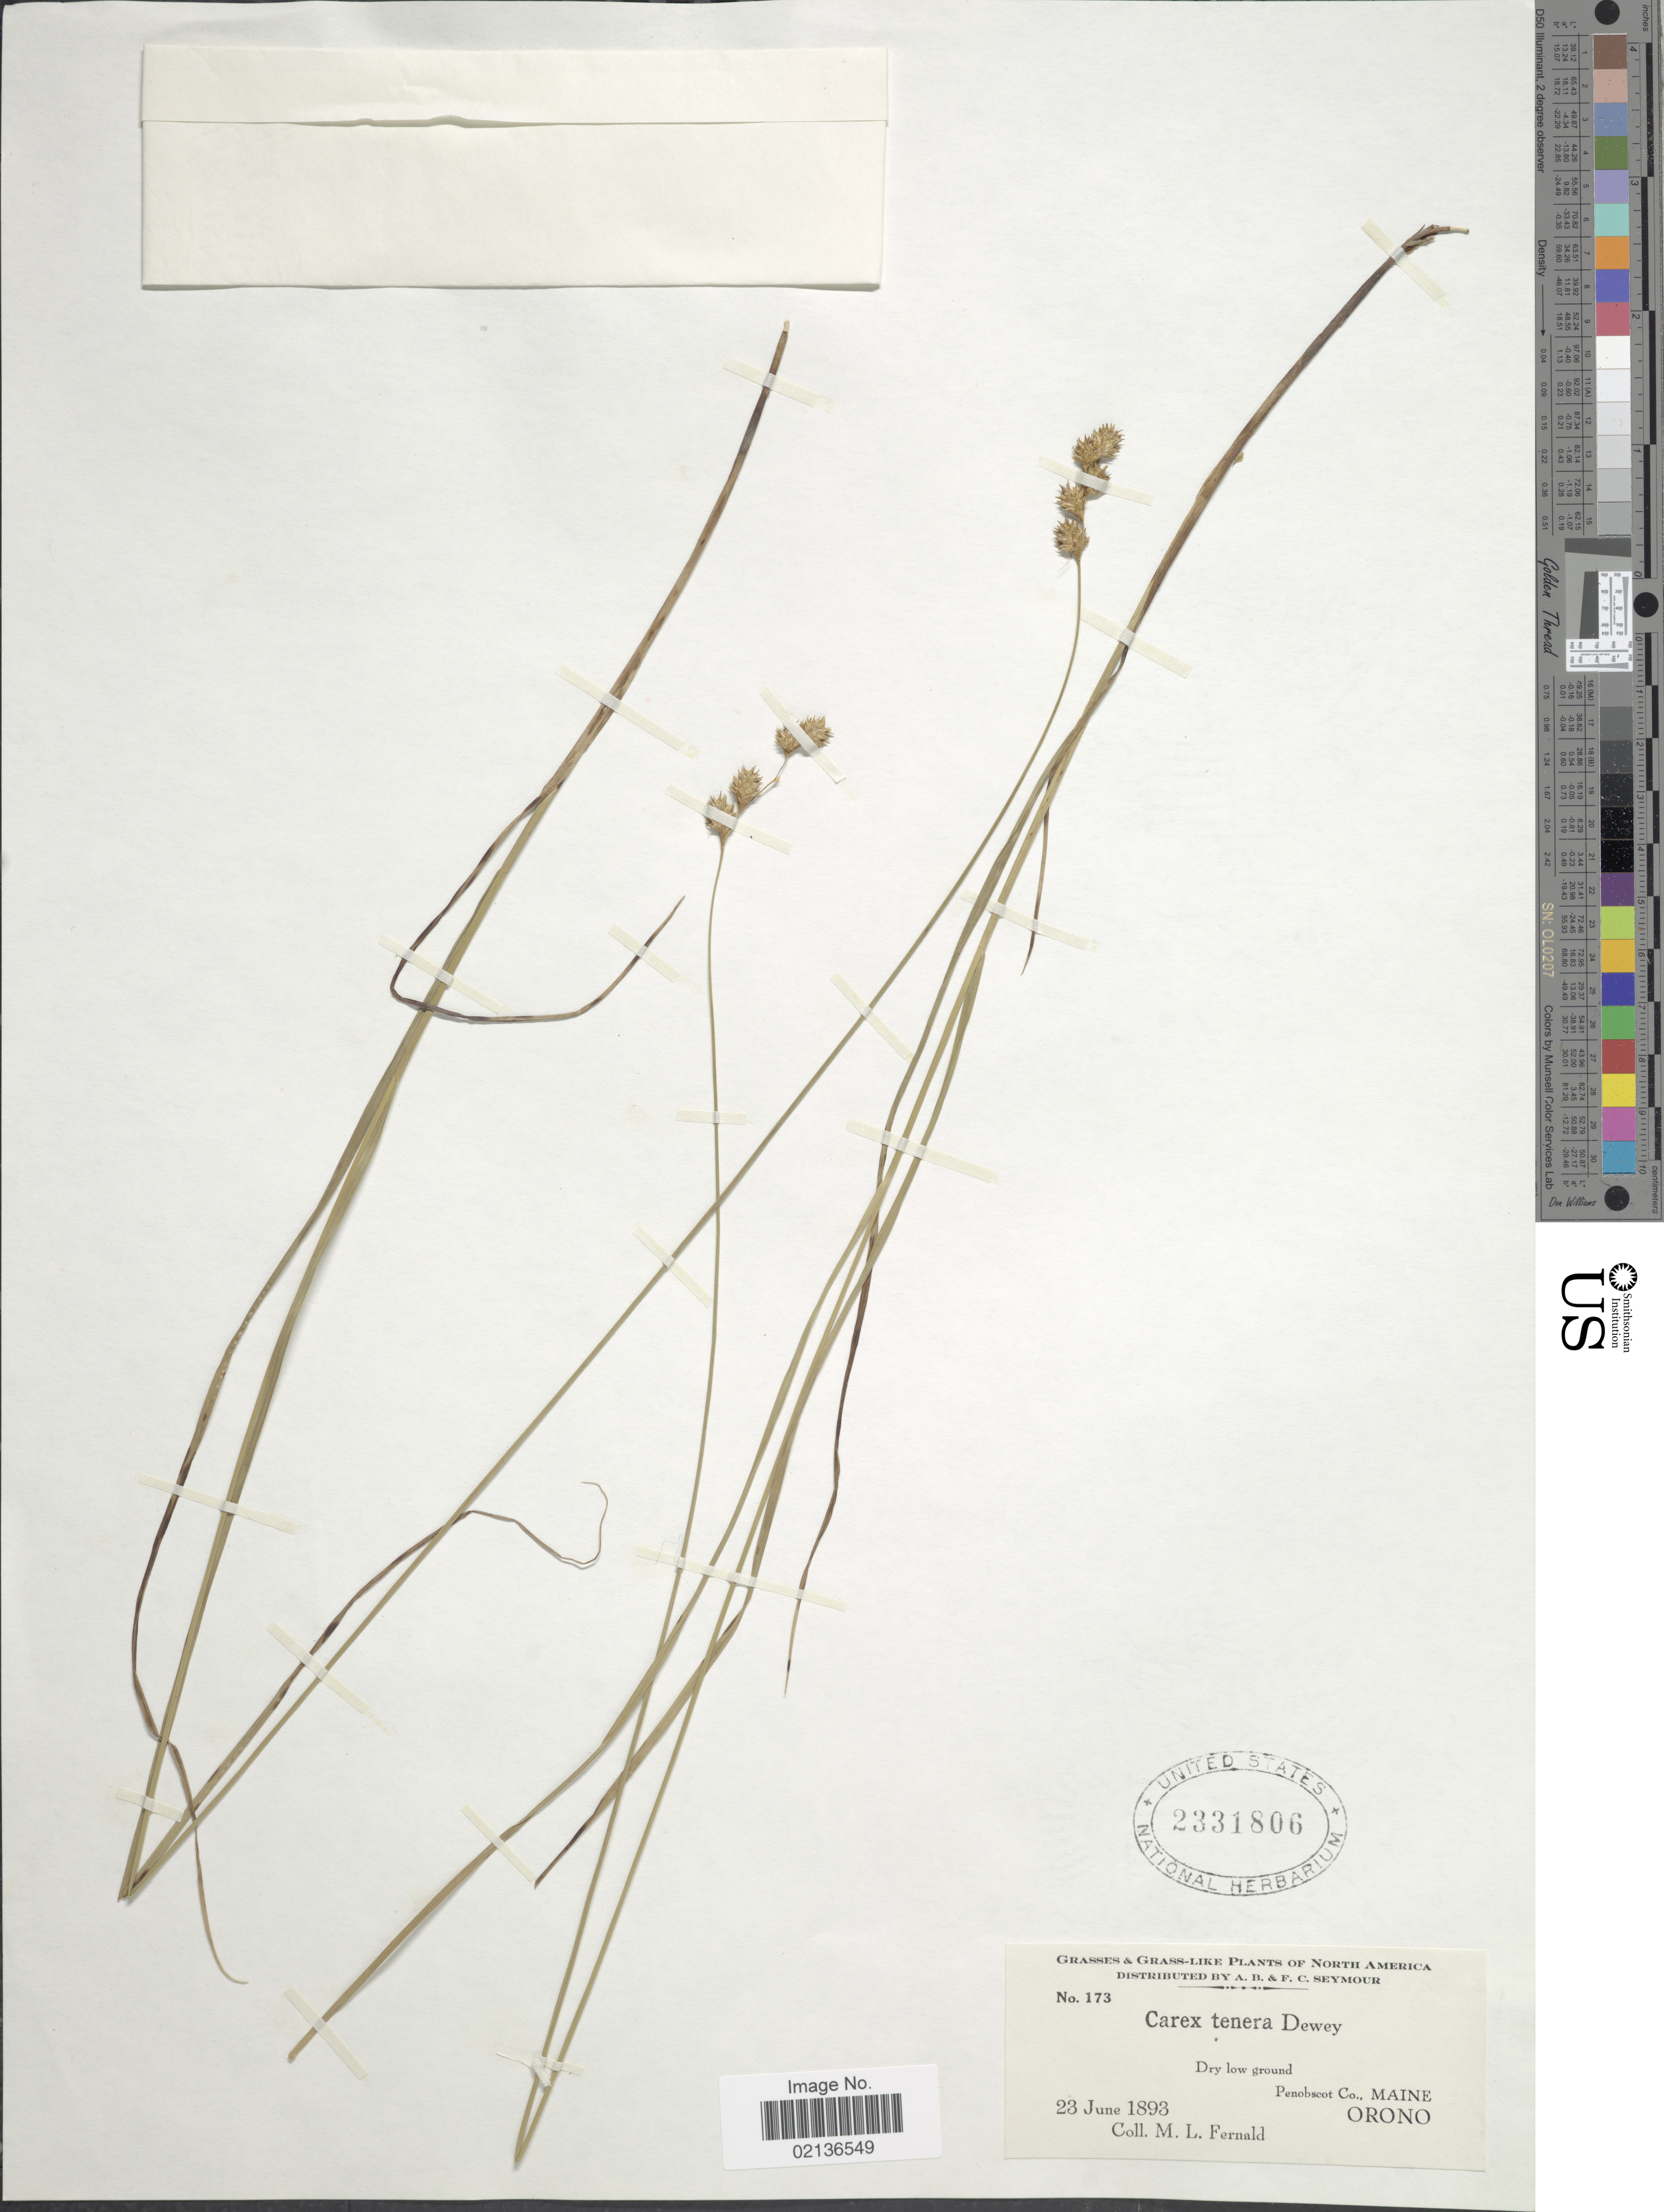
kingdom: Plantae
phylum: Tracheophyta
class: Liliopsida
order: Poales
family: Cyperaceae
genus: Carex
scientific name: Carex tenera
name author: Dewey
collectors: M. L. Fernald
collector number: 173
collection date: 1893-06-23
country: United States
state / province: Maine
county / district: Penobscot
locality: Dry low ground, Penobscot Co., Maine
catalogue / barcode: US 2331806